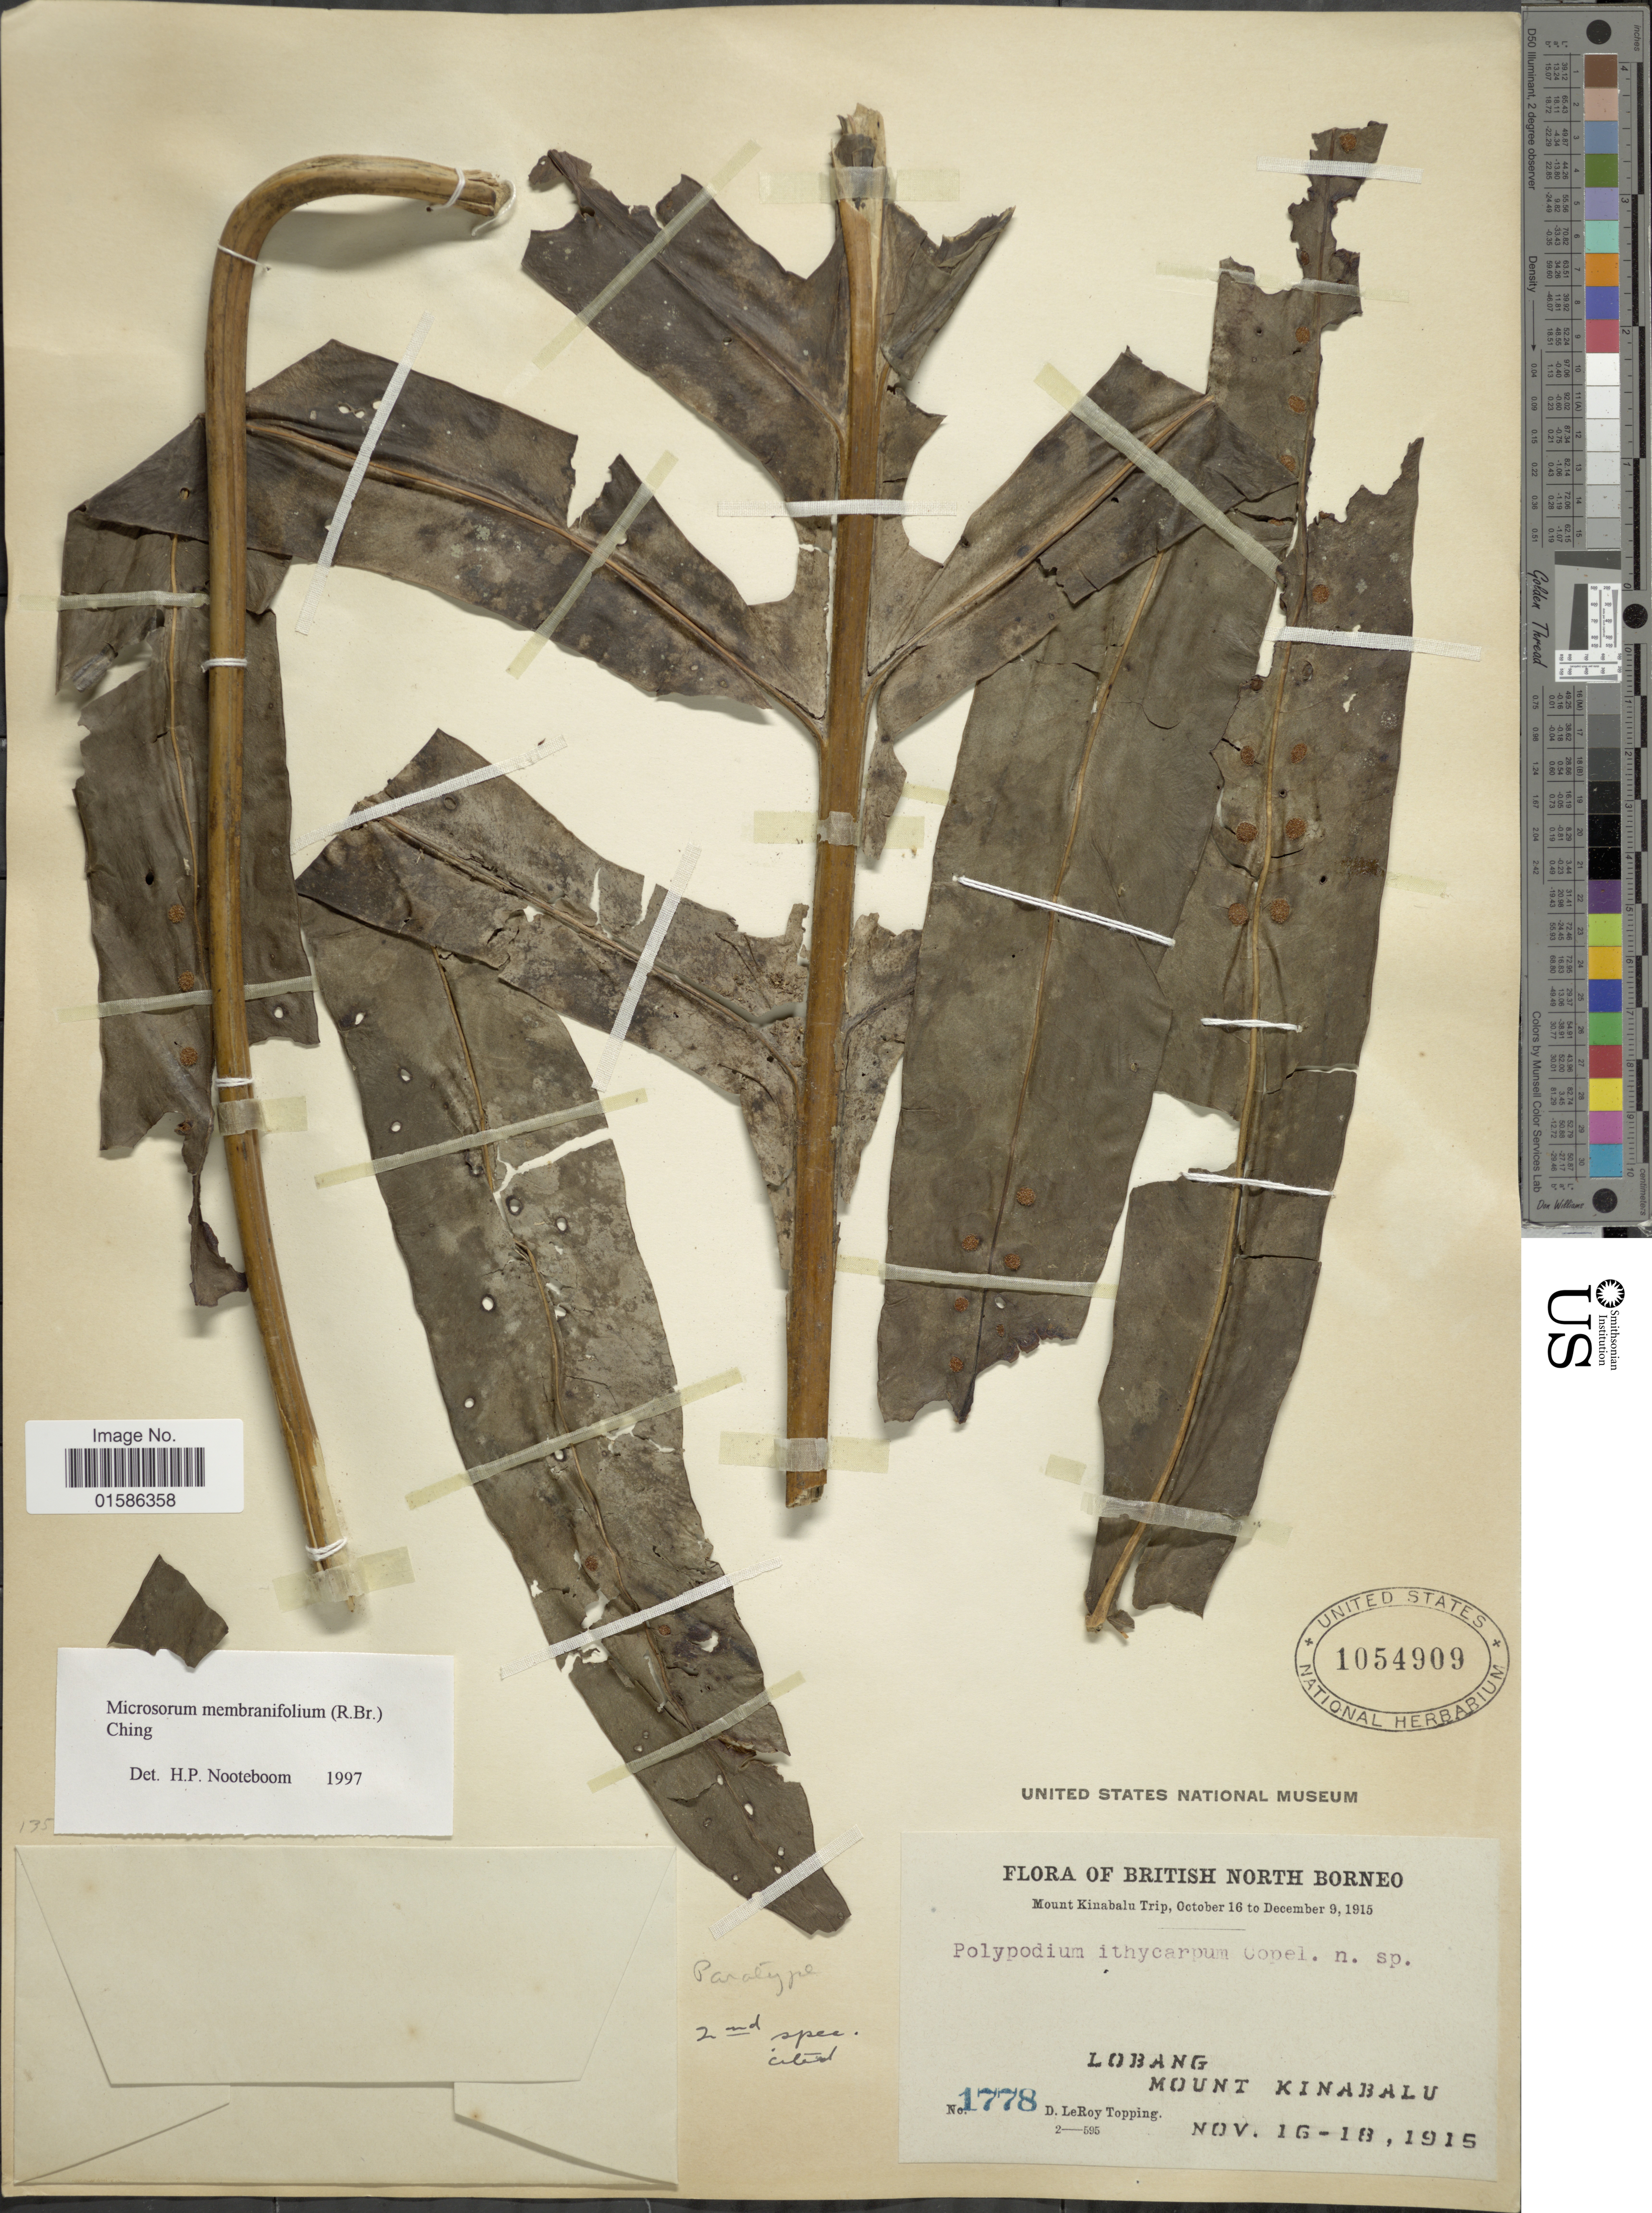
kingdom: Plantae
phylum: Tracheophyta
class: Polypodiopsida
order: Polypodiales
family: Polypodiaceae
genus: Microsorum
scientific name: Microsorum membranifolium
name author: (R. Br.) Ching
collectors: D. L. Topping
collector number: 1778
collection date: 1915-11-16/1915-11-18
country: Malaysia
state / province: Sabah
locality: British North Borneo, Lobang, Mount Kinabalu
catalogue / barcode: US 1054909